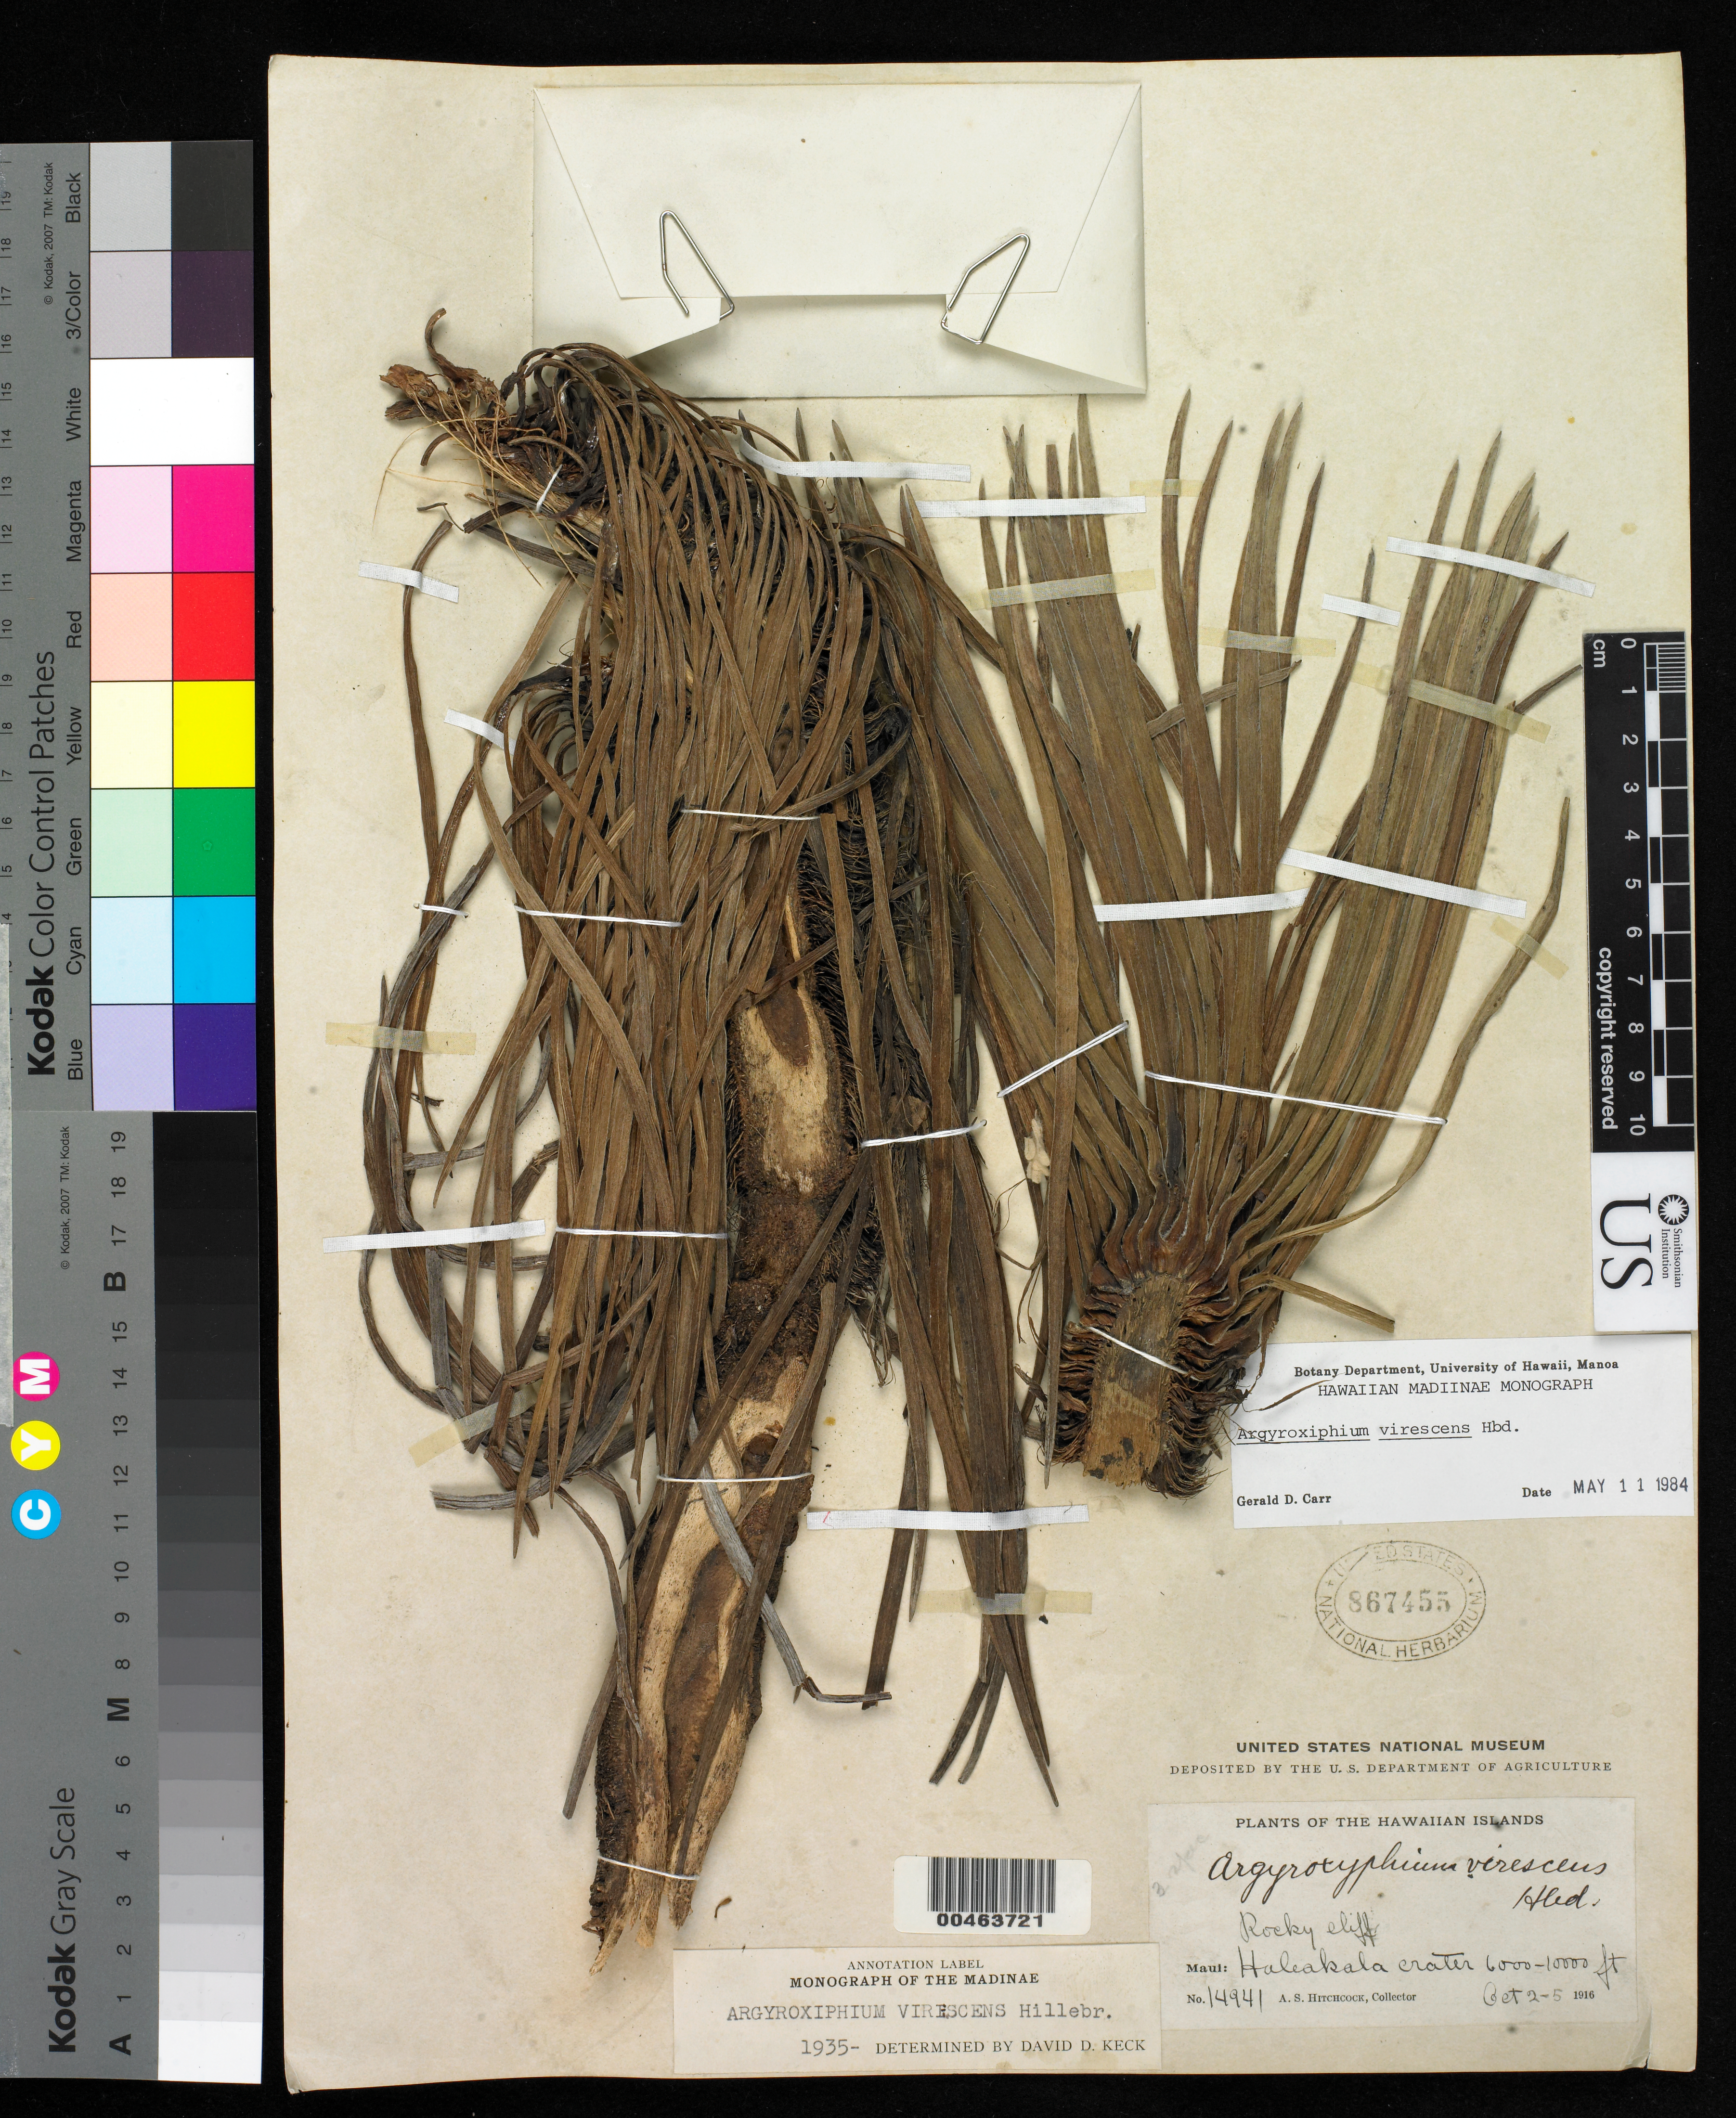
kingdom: Plantae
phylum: Tracheophyta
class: Magnoliopsida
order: Asterales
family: Asteraceae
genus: Argyroxiphium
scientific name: Argyroxiphium virescens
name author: Hillebr.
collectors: A. S. Hitchcock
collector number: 14941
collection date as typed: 2 Oct 1916 to 5 Oct 1916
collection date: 1916-10-02/1916-10-05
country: United States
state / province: Hawaii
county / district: Maui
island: Maui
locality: Haleakala crater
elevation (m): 1829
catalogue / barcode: US 867455